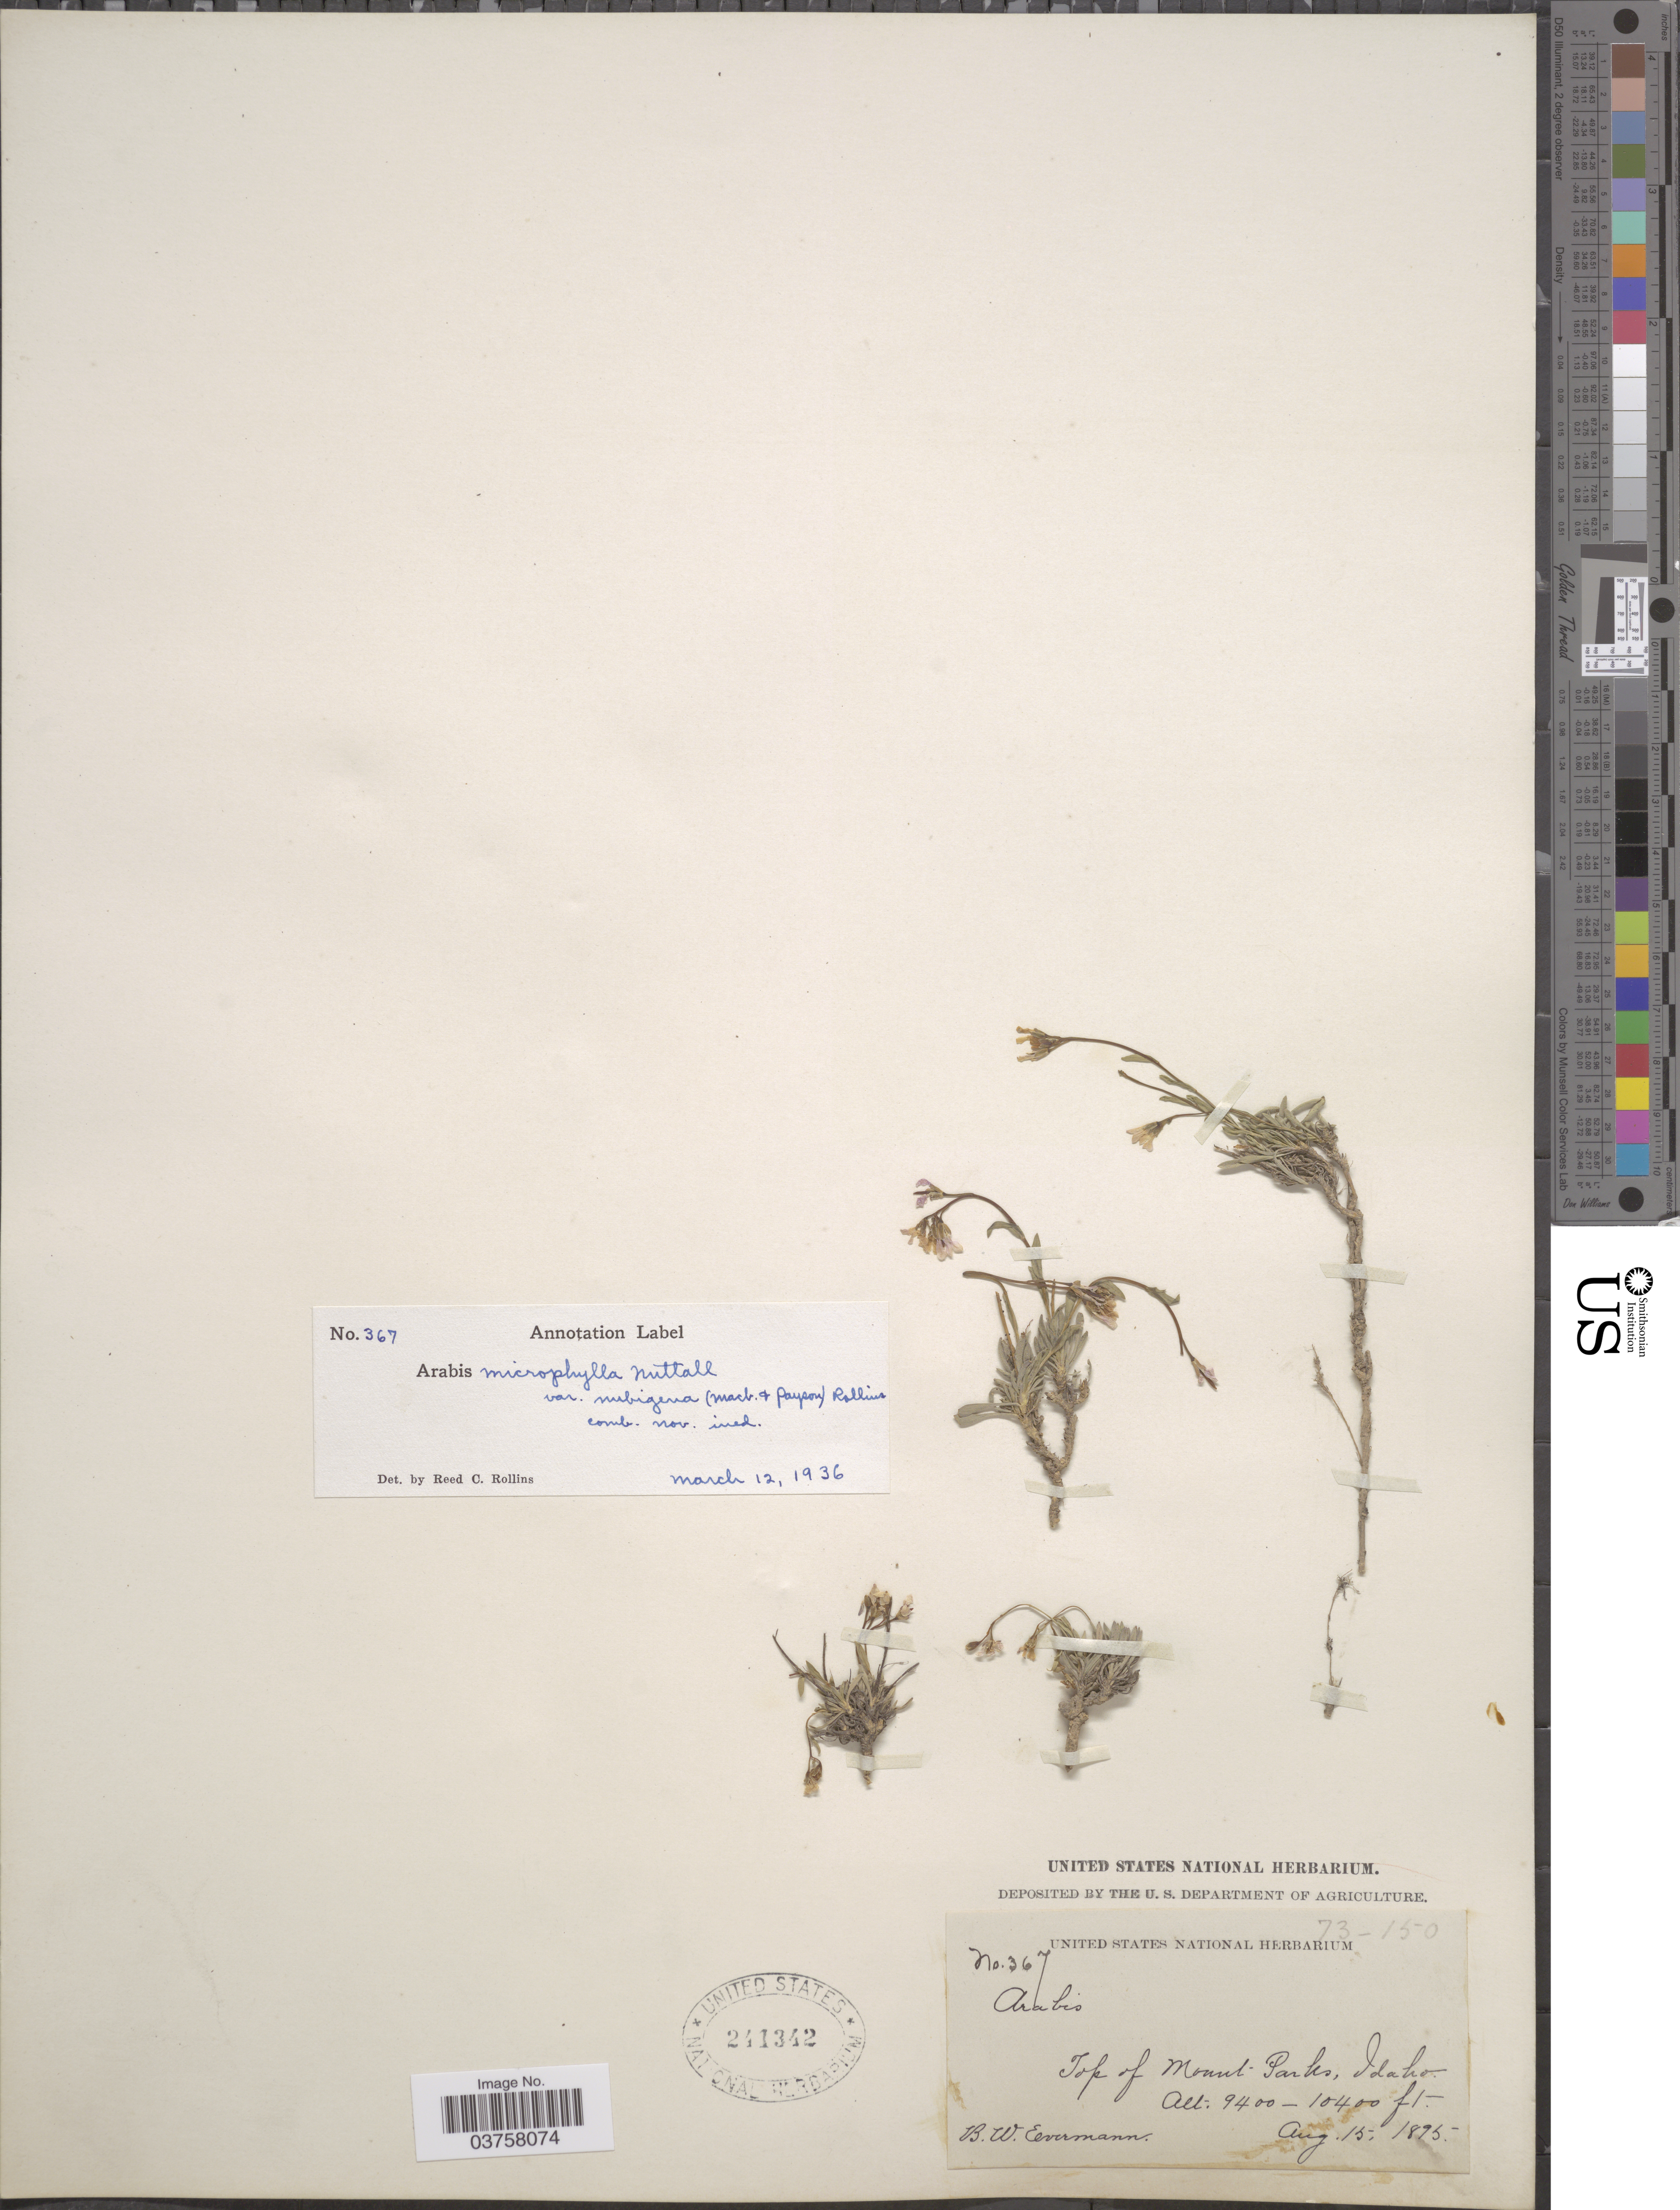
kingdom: Plantae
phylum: Tracheophyta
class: Magnoliopsida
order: Brassicales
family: Brassicaceae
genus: Arabis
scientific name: Arabis lyallii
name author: S. Watson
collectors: B. W. Evermann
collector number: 367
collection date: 1895-08-15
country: United States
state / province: Idaho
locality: Top of Mount Parks.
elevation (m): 2865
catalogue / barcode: US 241342